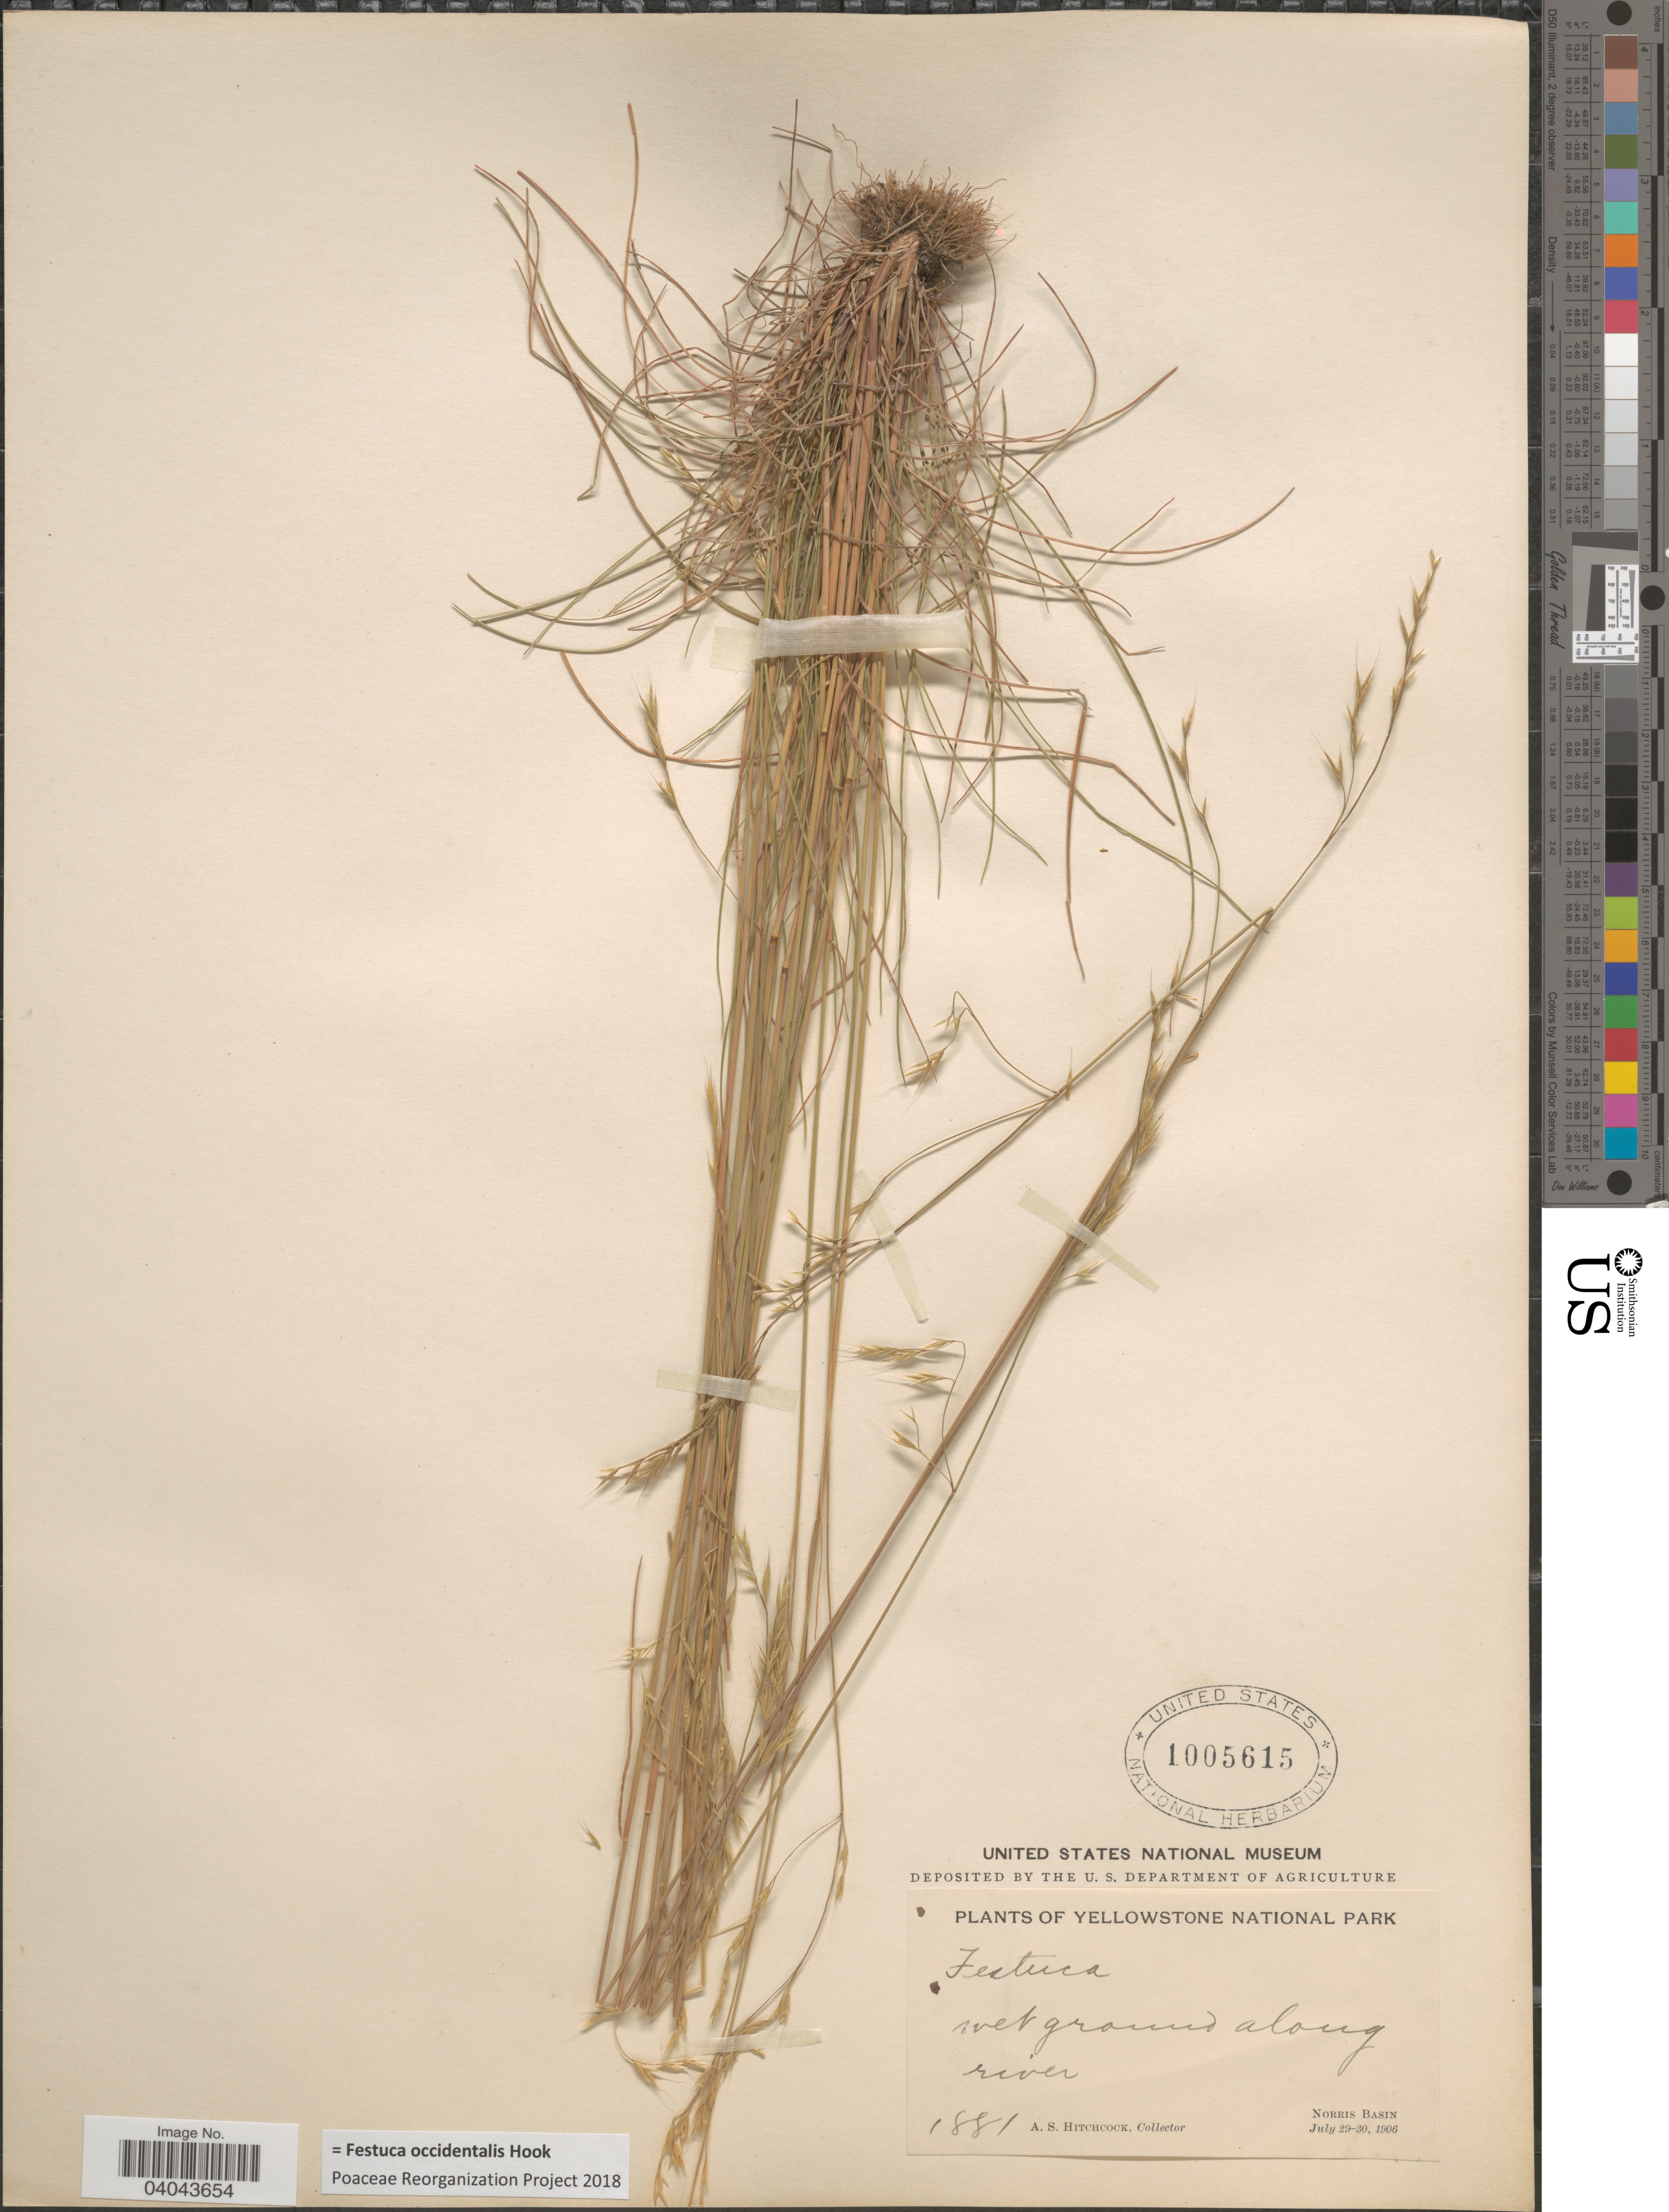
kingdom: Plantae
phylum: Tracheophyta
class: Liliopsida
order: Poales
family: Poaceae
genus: Festuca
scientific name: Festuca occidentalis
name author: Hook.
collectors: A. S. Hitchcock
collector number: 1881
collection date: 1906-07-29/1906-07-30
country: United States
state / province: Wyoming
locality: Yellowstone National Park. Norris Basin.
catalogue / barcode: US 1005615